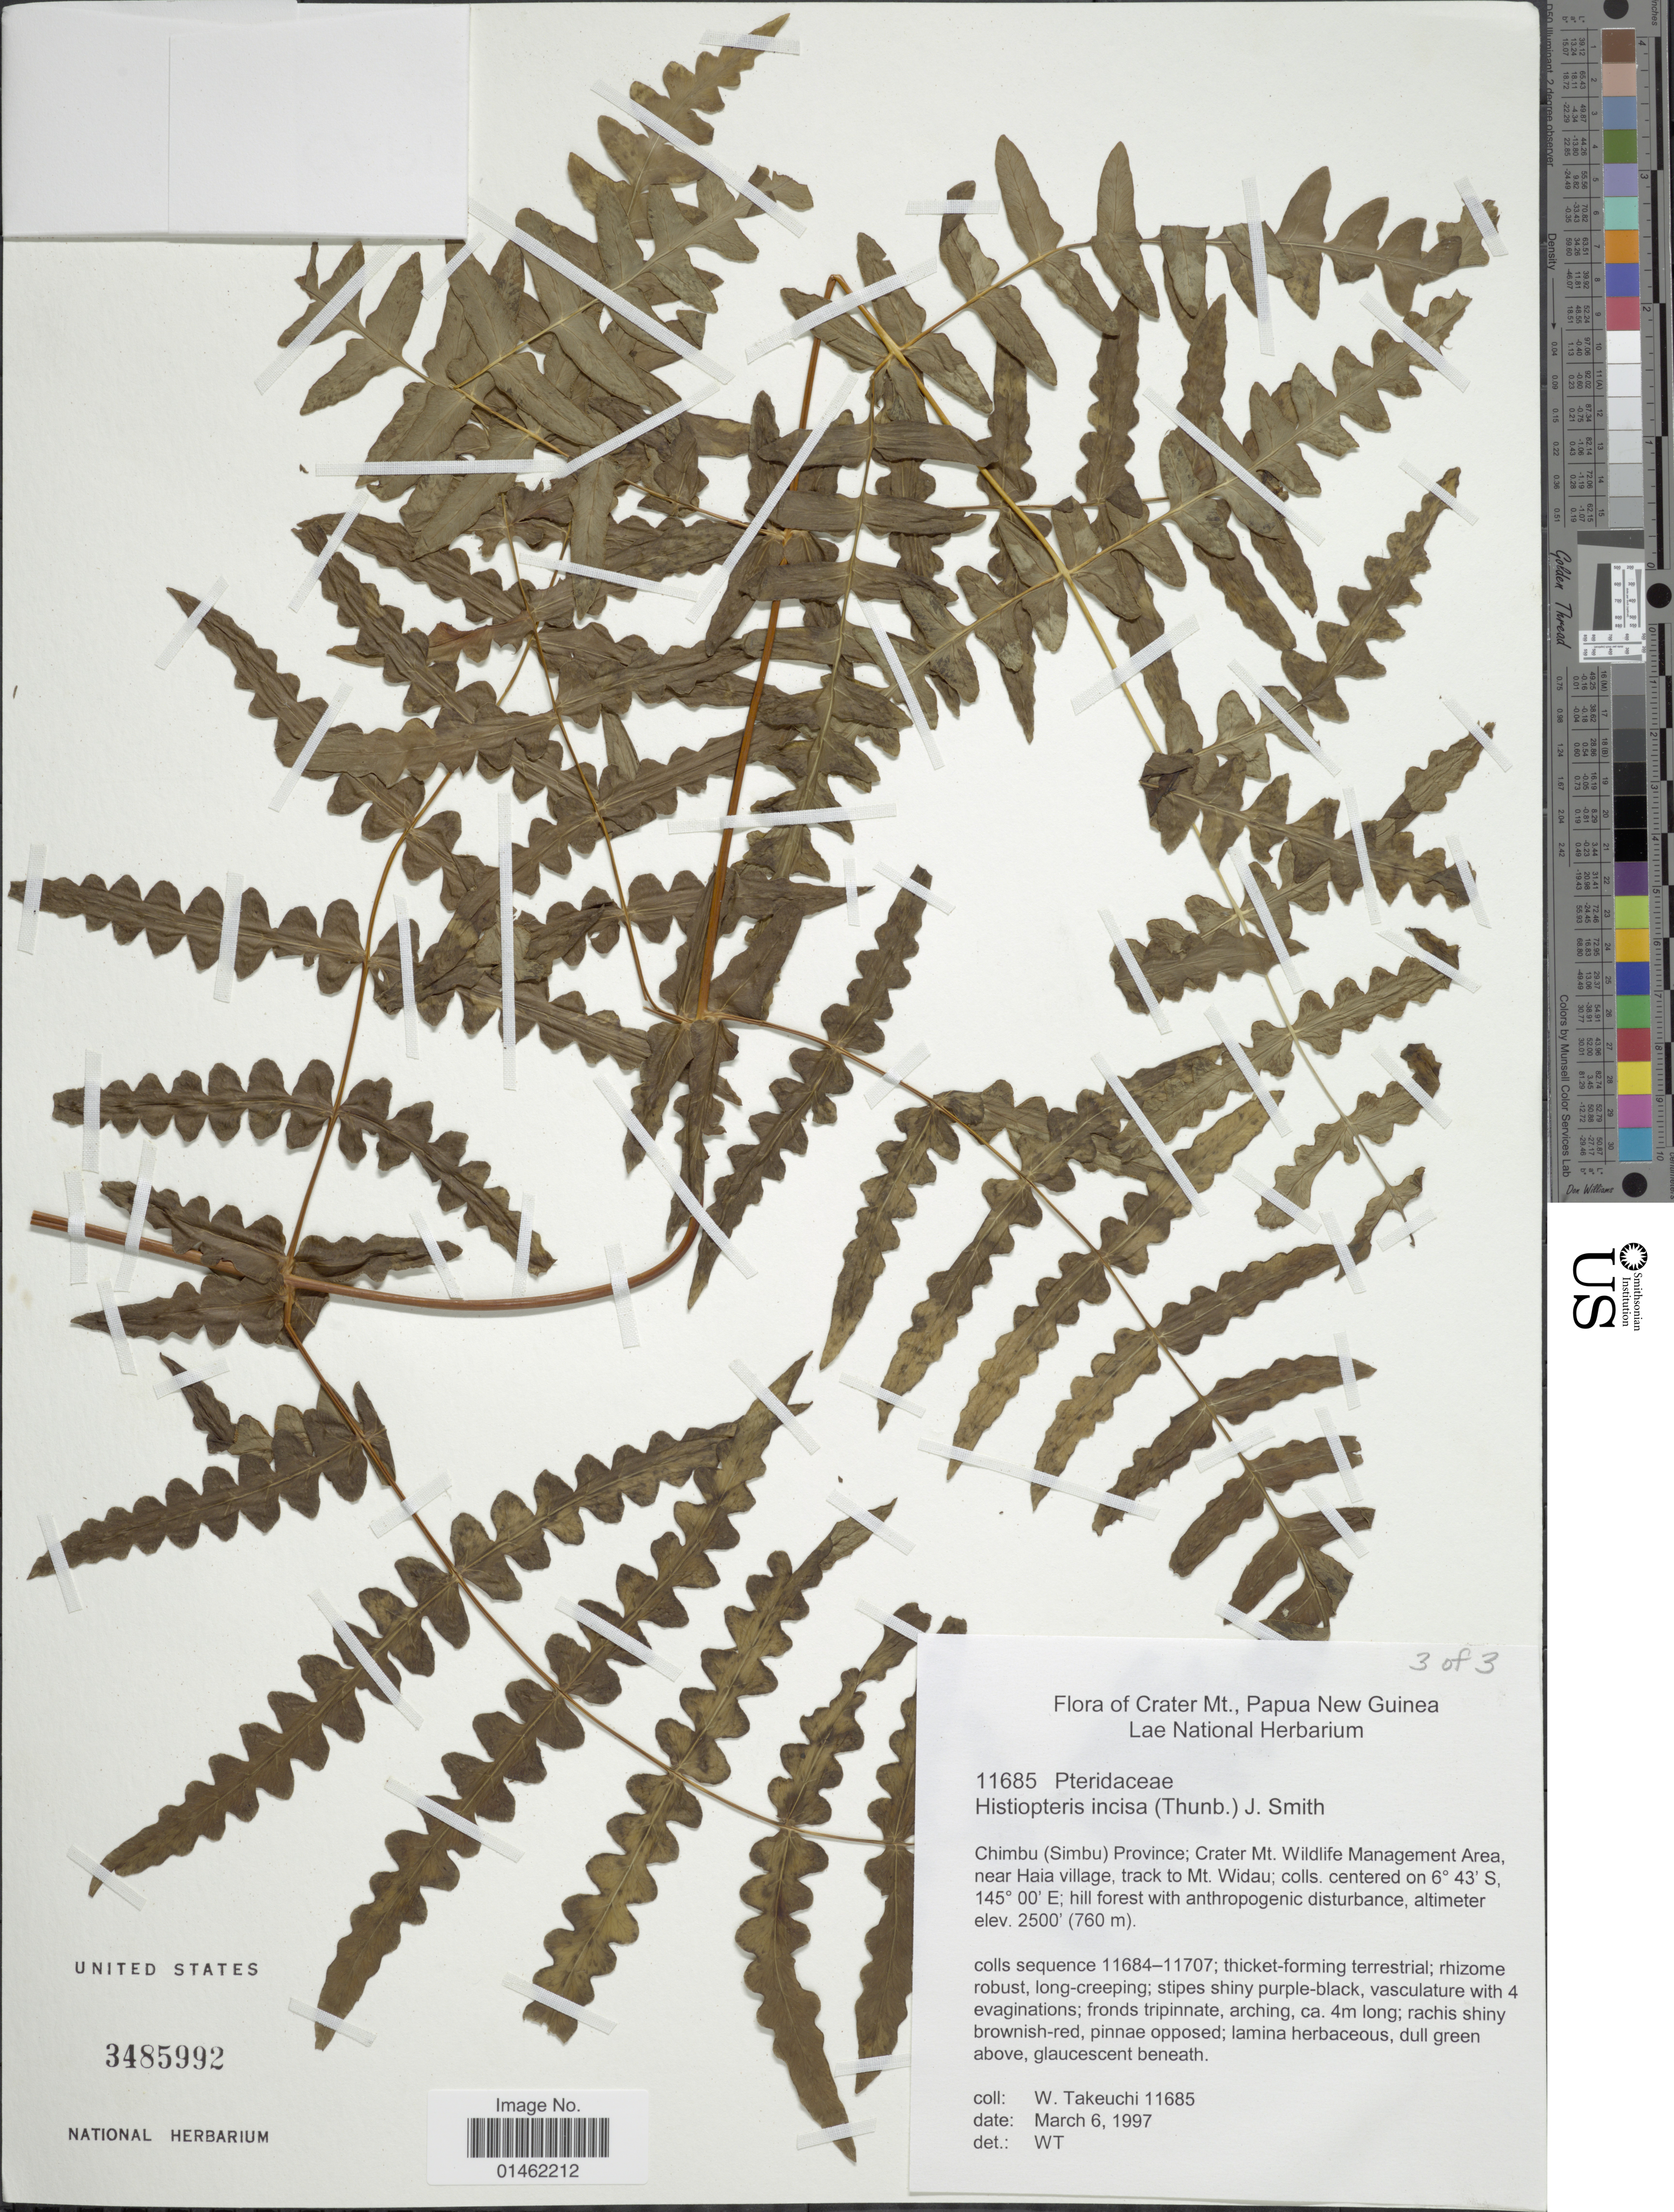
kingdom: Plantae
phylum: Tracheophyta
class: Polypodiopsida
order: Polypodiales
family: Dennstaedtiaceae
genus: Histiopteris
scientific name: Histiopteris incisa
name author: (Thunb.) J. Sm.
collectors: W. Takeuchi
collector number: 11685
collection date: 1997-03-06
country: Papua New Guinea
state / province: Chimbu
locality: Chimbu (Simbu) Province; Crater Mt. Wildlife Management Area, near Haia village, track to Mt Widau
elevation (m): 762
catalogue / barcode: US 3485992